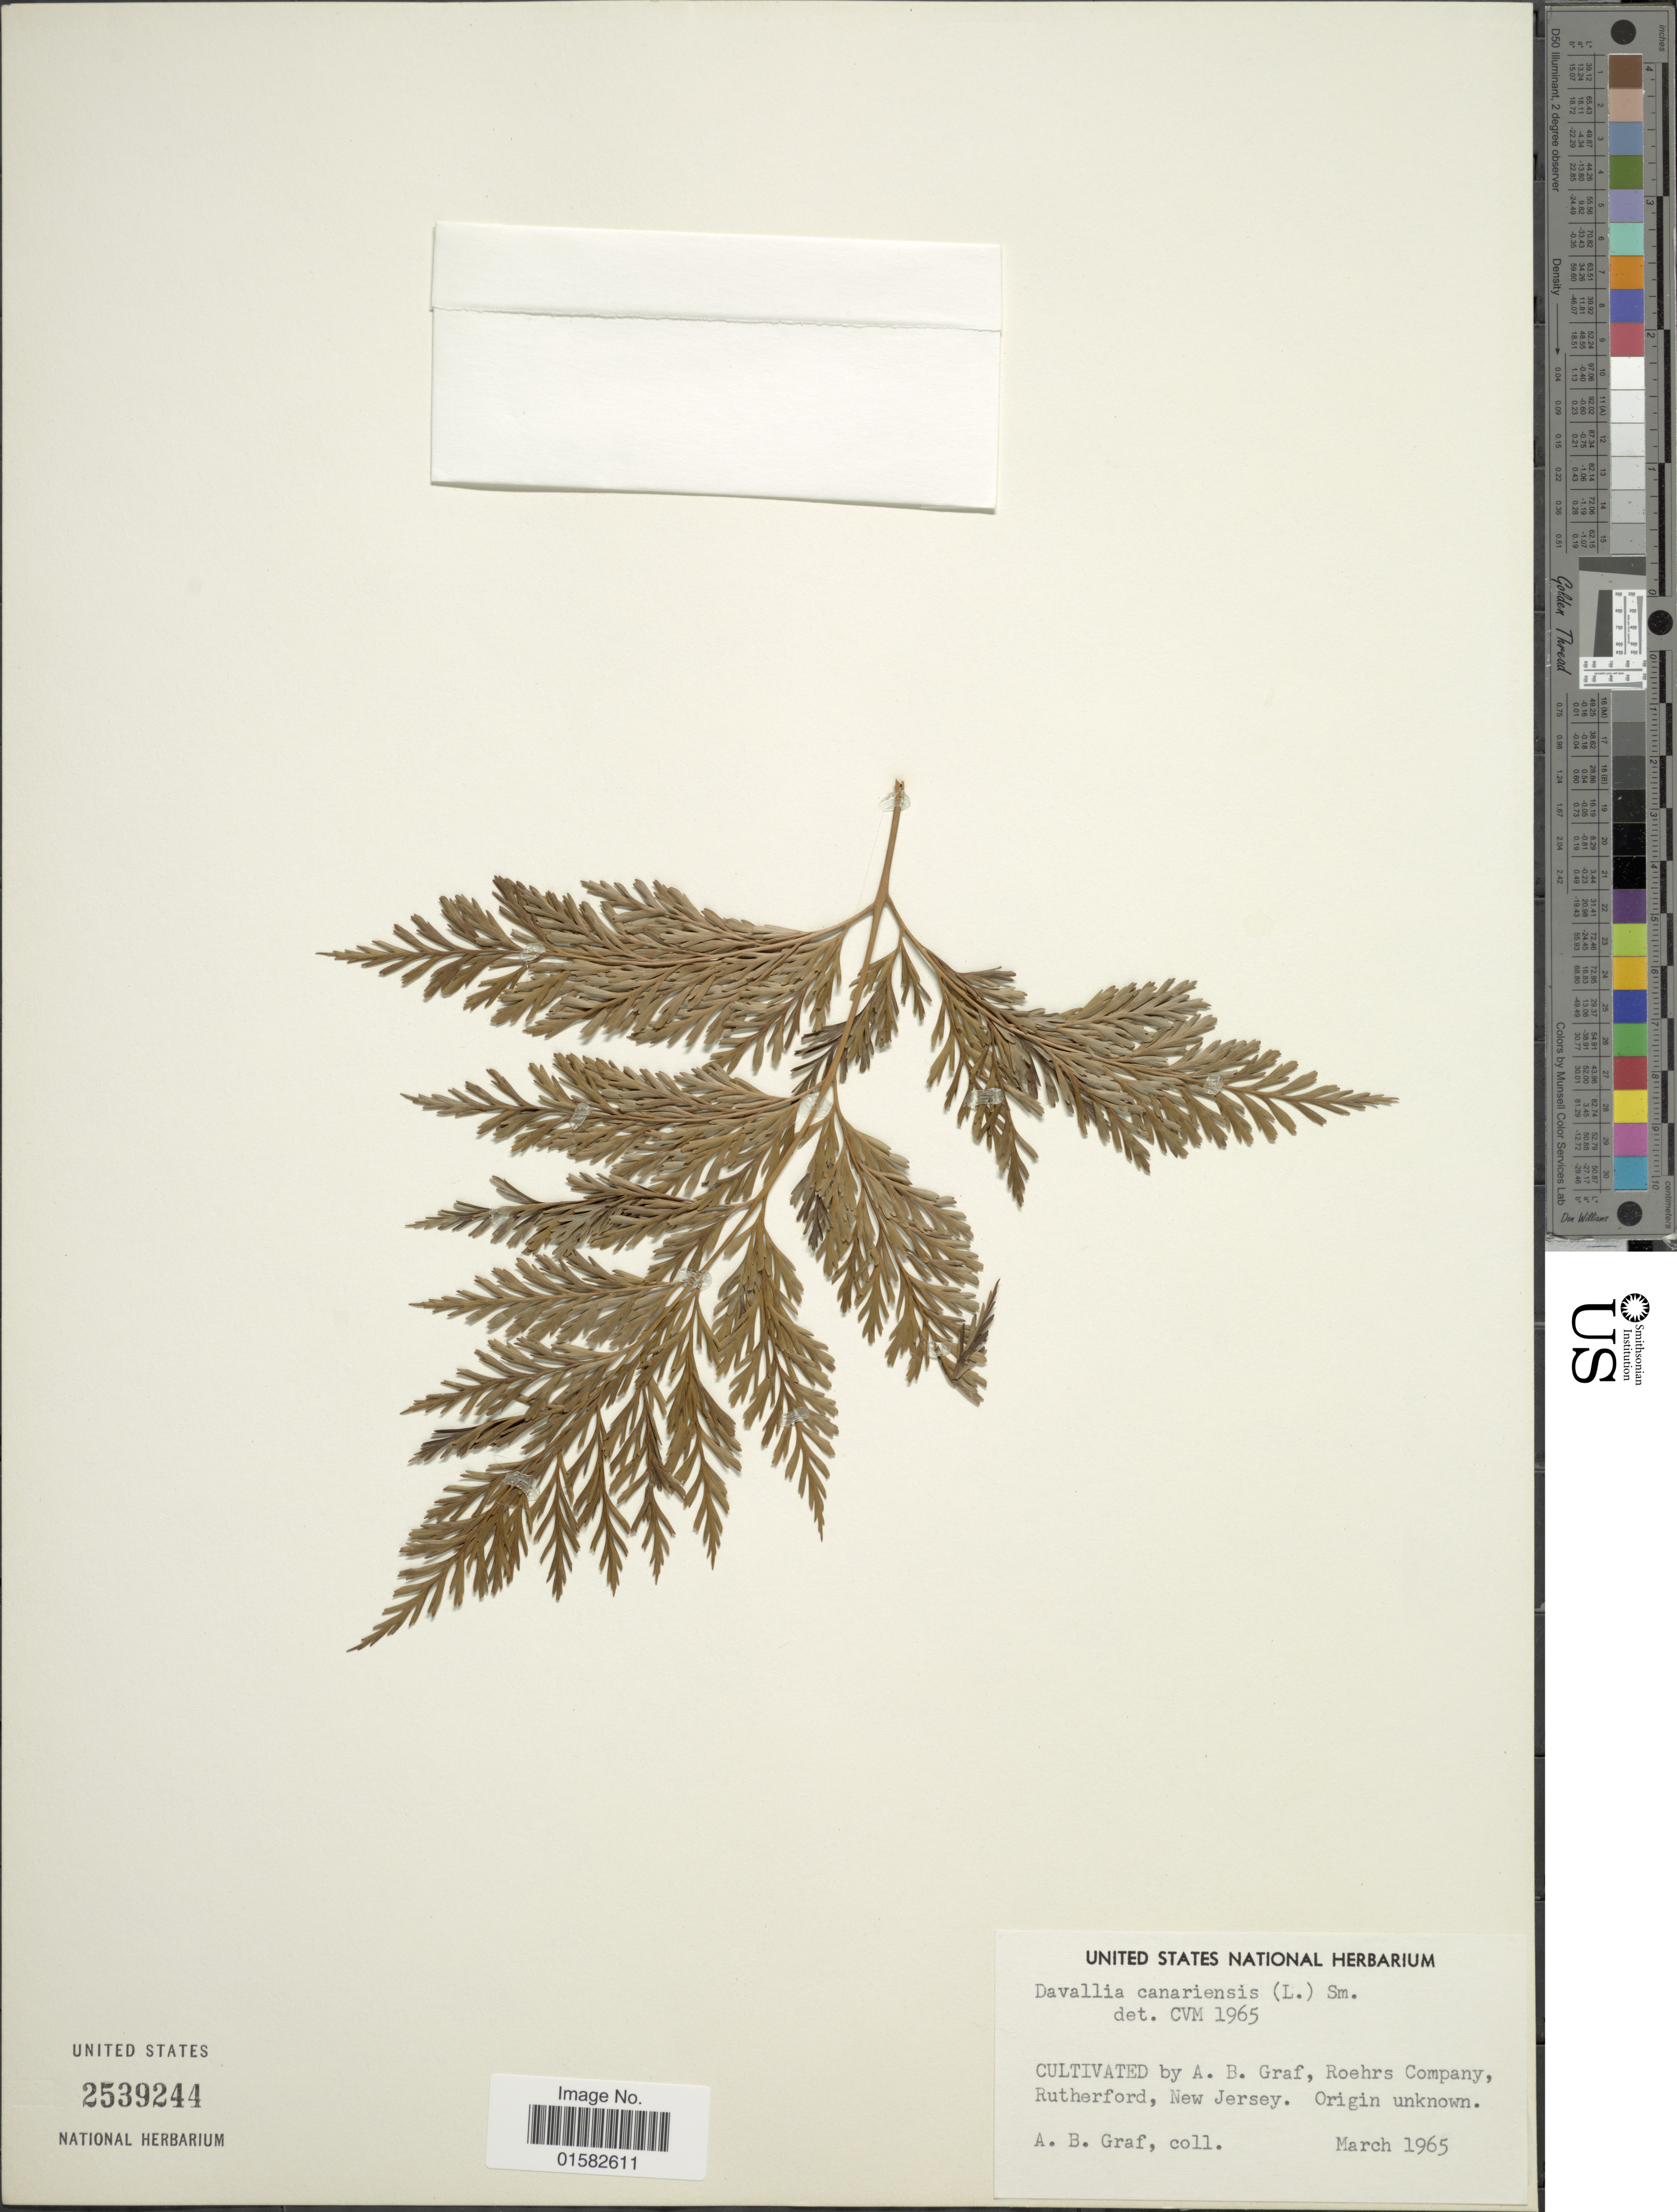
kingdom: Plantae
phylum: Tracheophyta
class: Polypodiopsida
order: Polypodiales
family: Davalliaceae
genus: Davallia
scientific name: Davallia canariensis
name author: (L.) Sm.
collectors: A. Graf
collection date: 1965-03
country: United States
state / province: New Jersey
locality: Cultivated by A.B.Roehrs Comapany, Rutherford, New Jersey.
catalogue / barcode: US 2539244